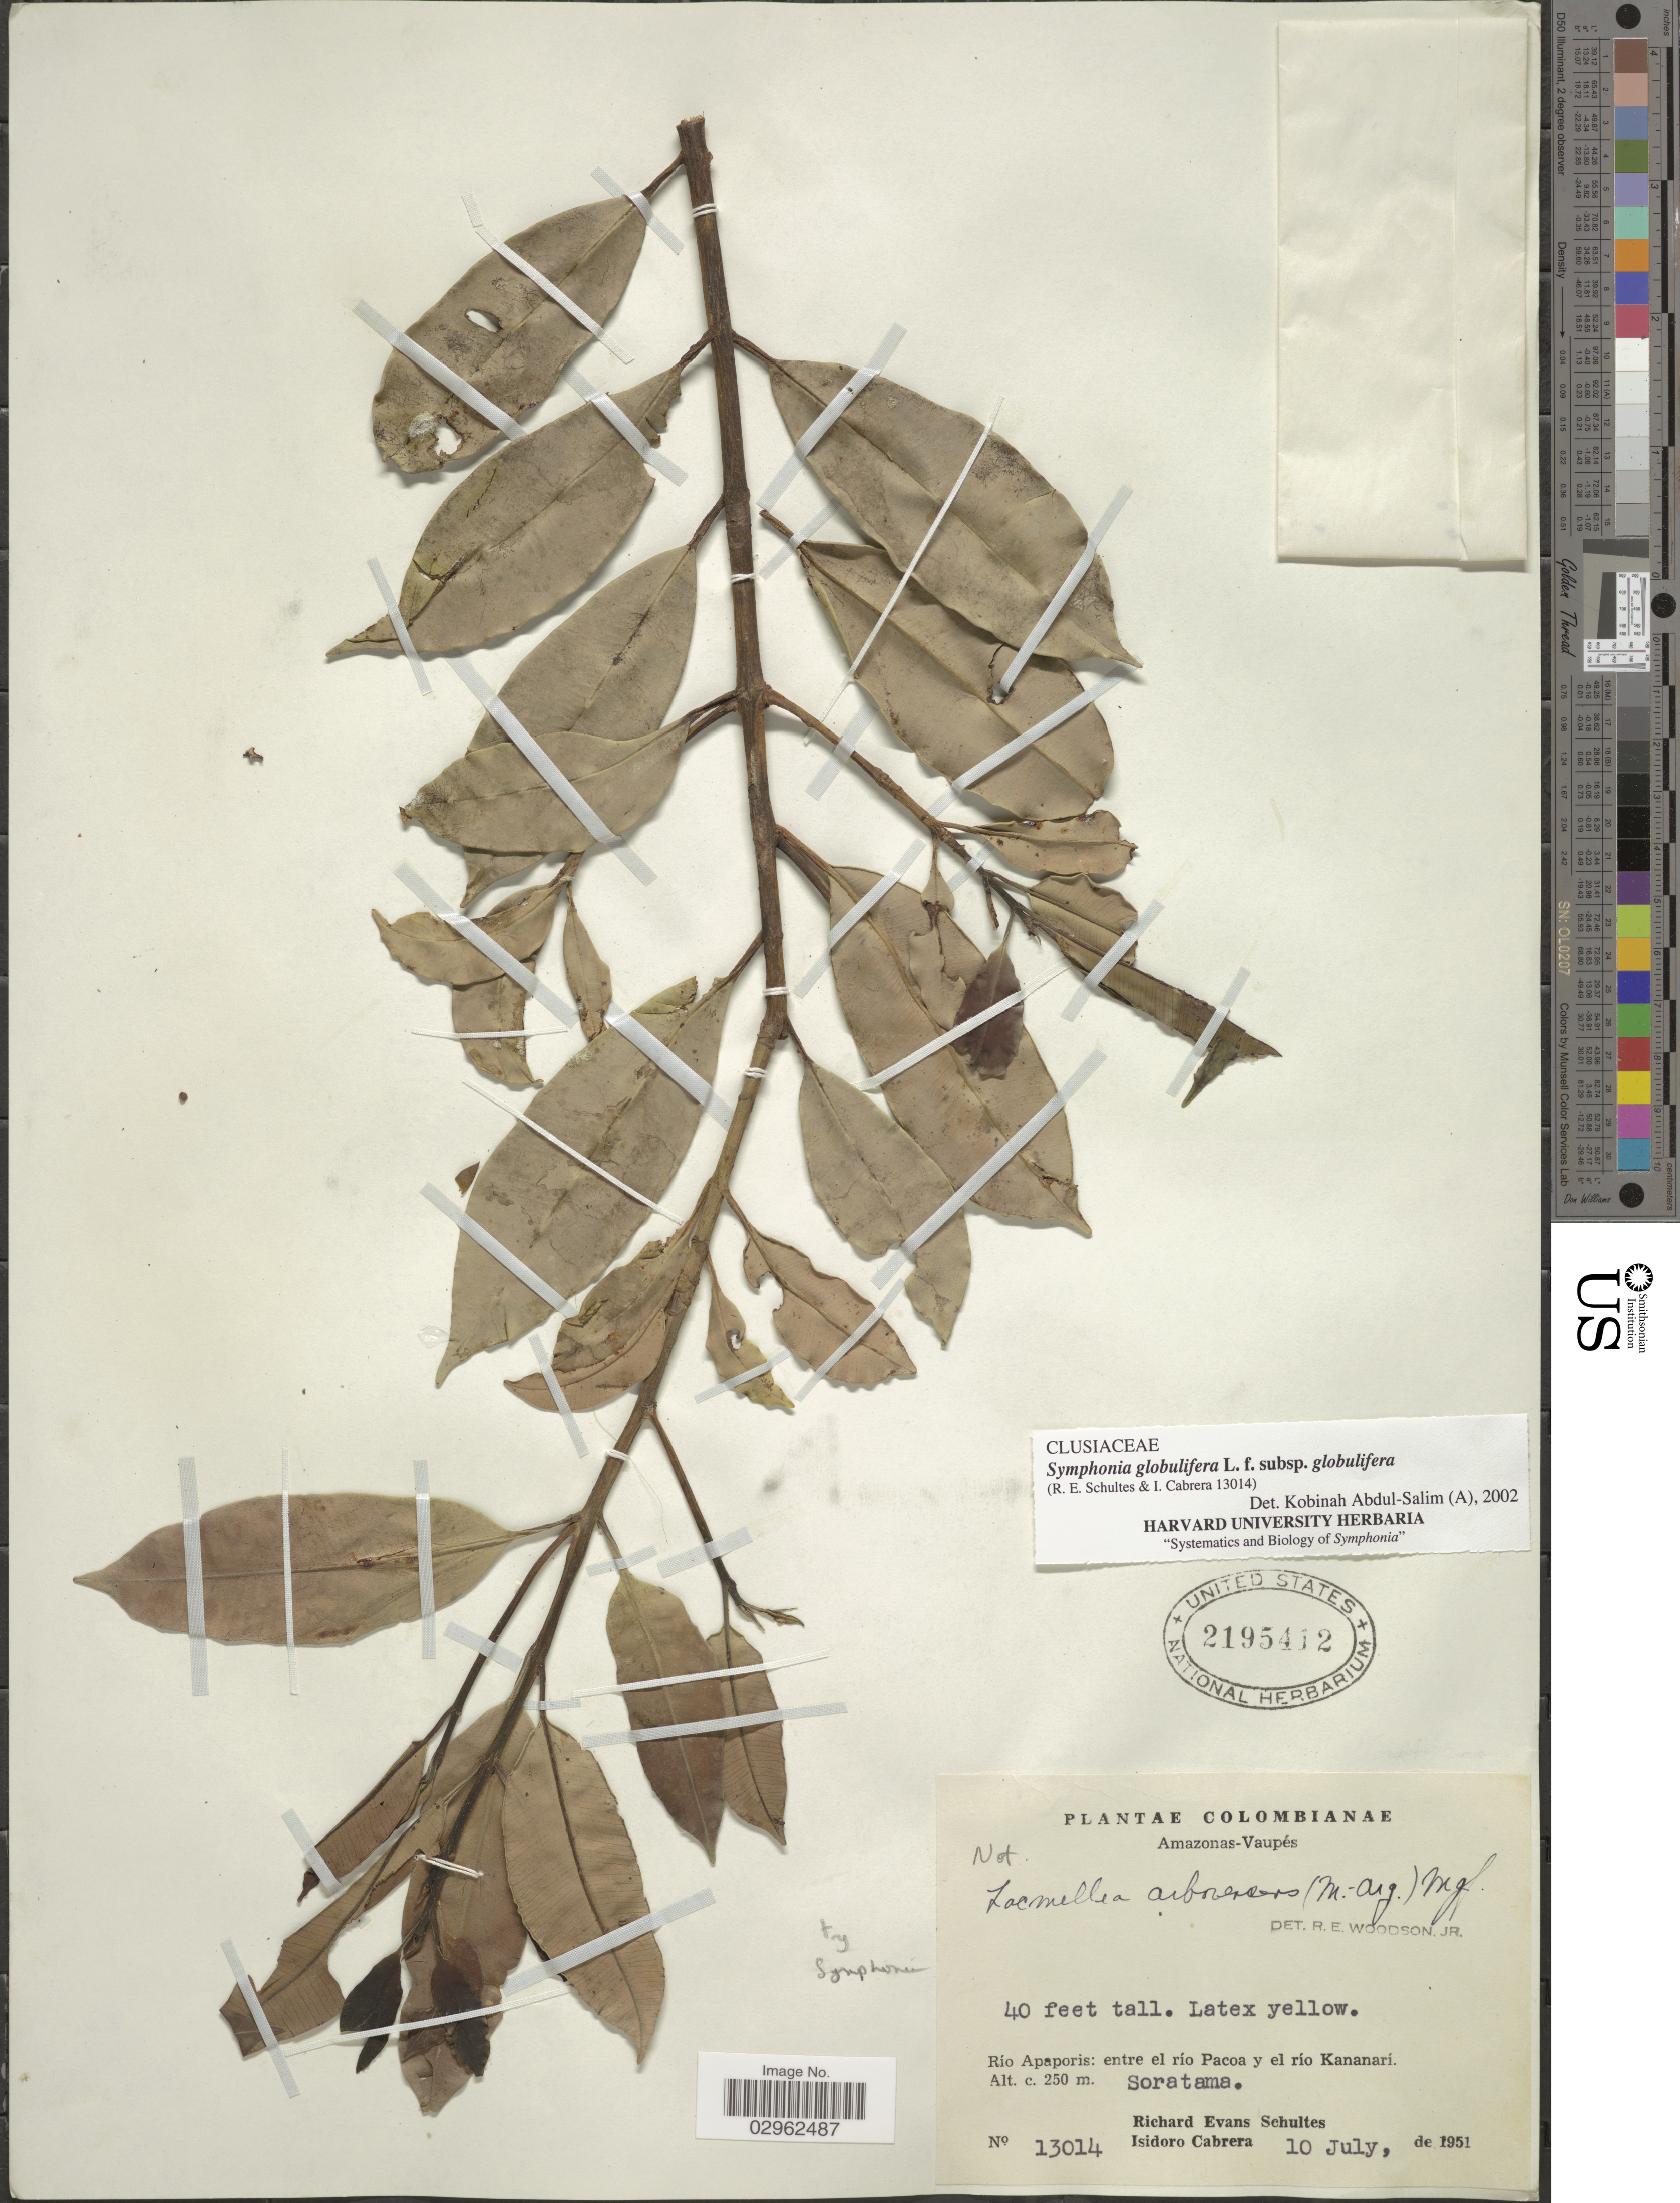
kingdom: Plantae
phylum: Tracheophyta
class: Magnoliopsida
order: Malpighiales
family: Clusiaceae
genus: Symphonia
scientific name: Symphonia globulifera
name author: L. f.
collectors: R. E. Schultes & I. Cabrera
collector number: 13014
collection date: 1951-07-10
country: Colombia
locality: Amazonas-Vaupés. Río Apaporis: entre el río Pacoa y el río Kananarí.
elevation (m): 250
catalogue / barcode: US 2195412